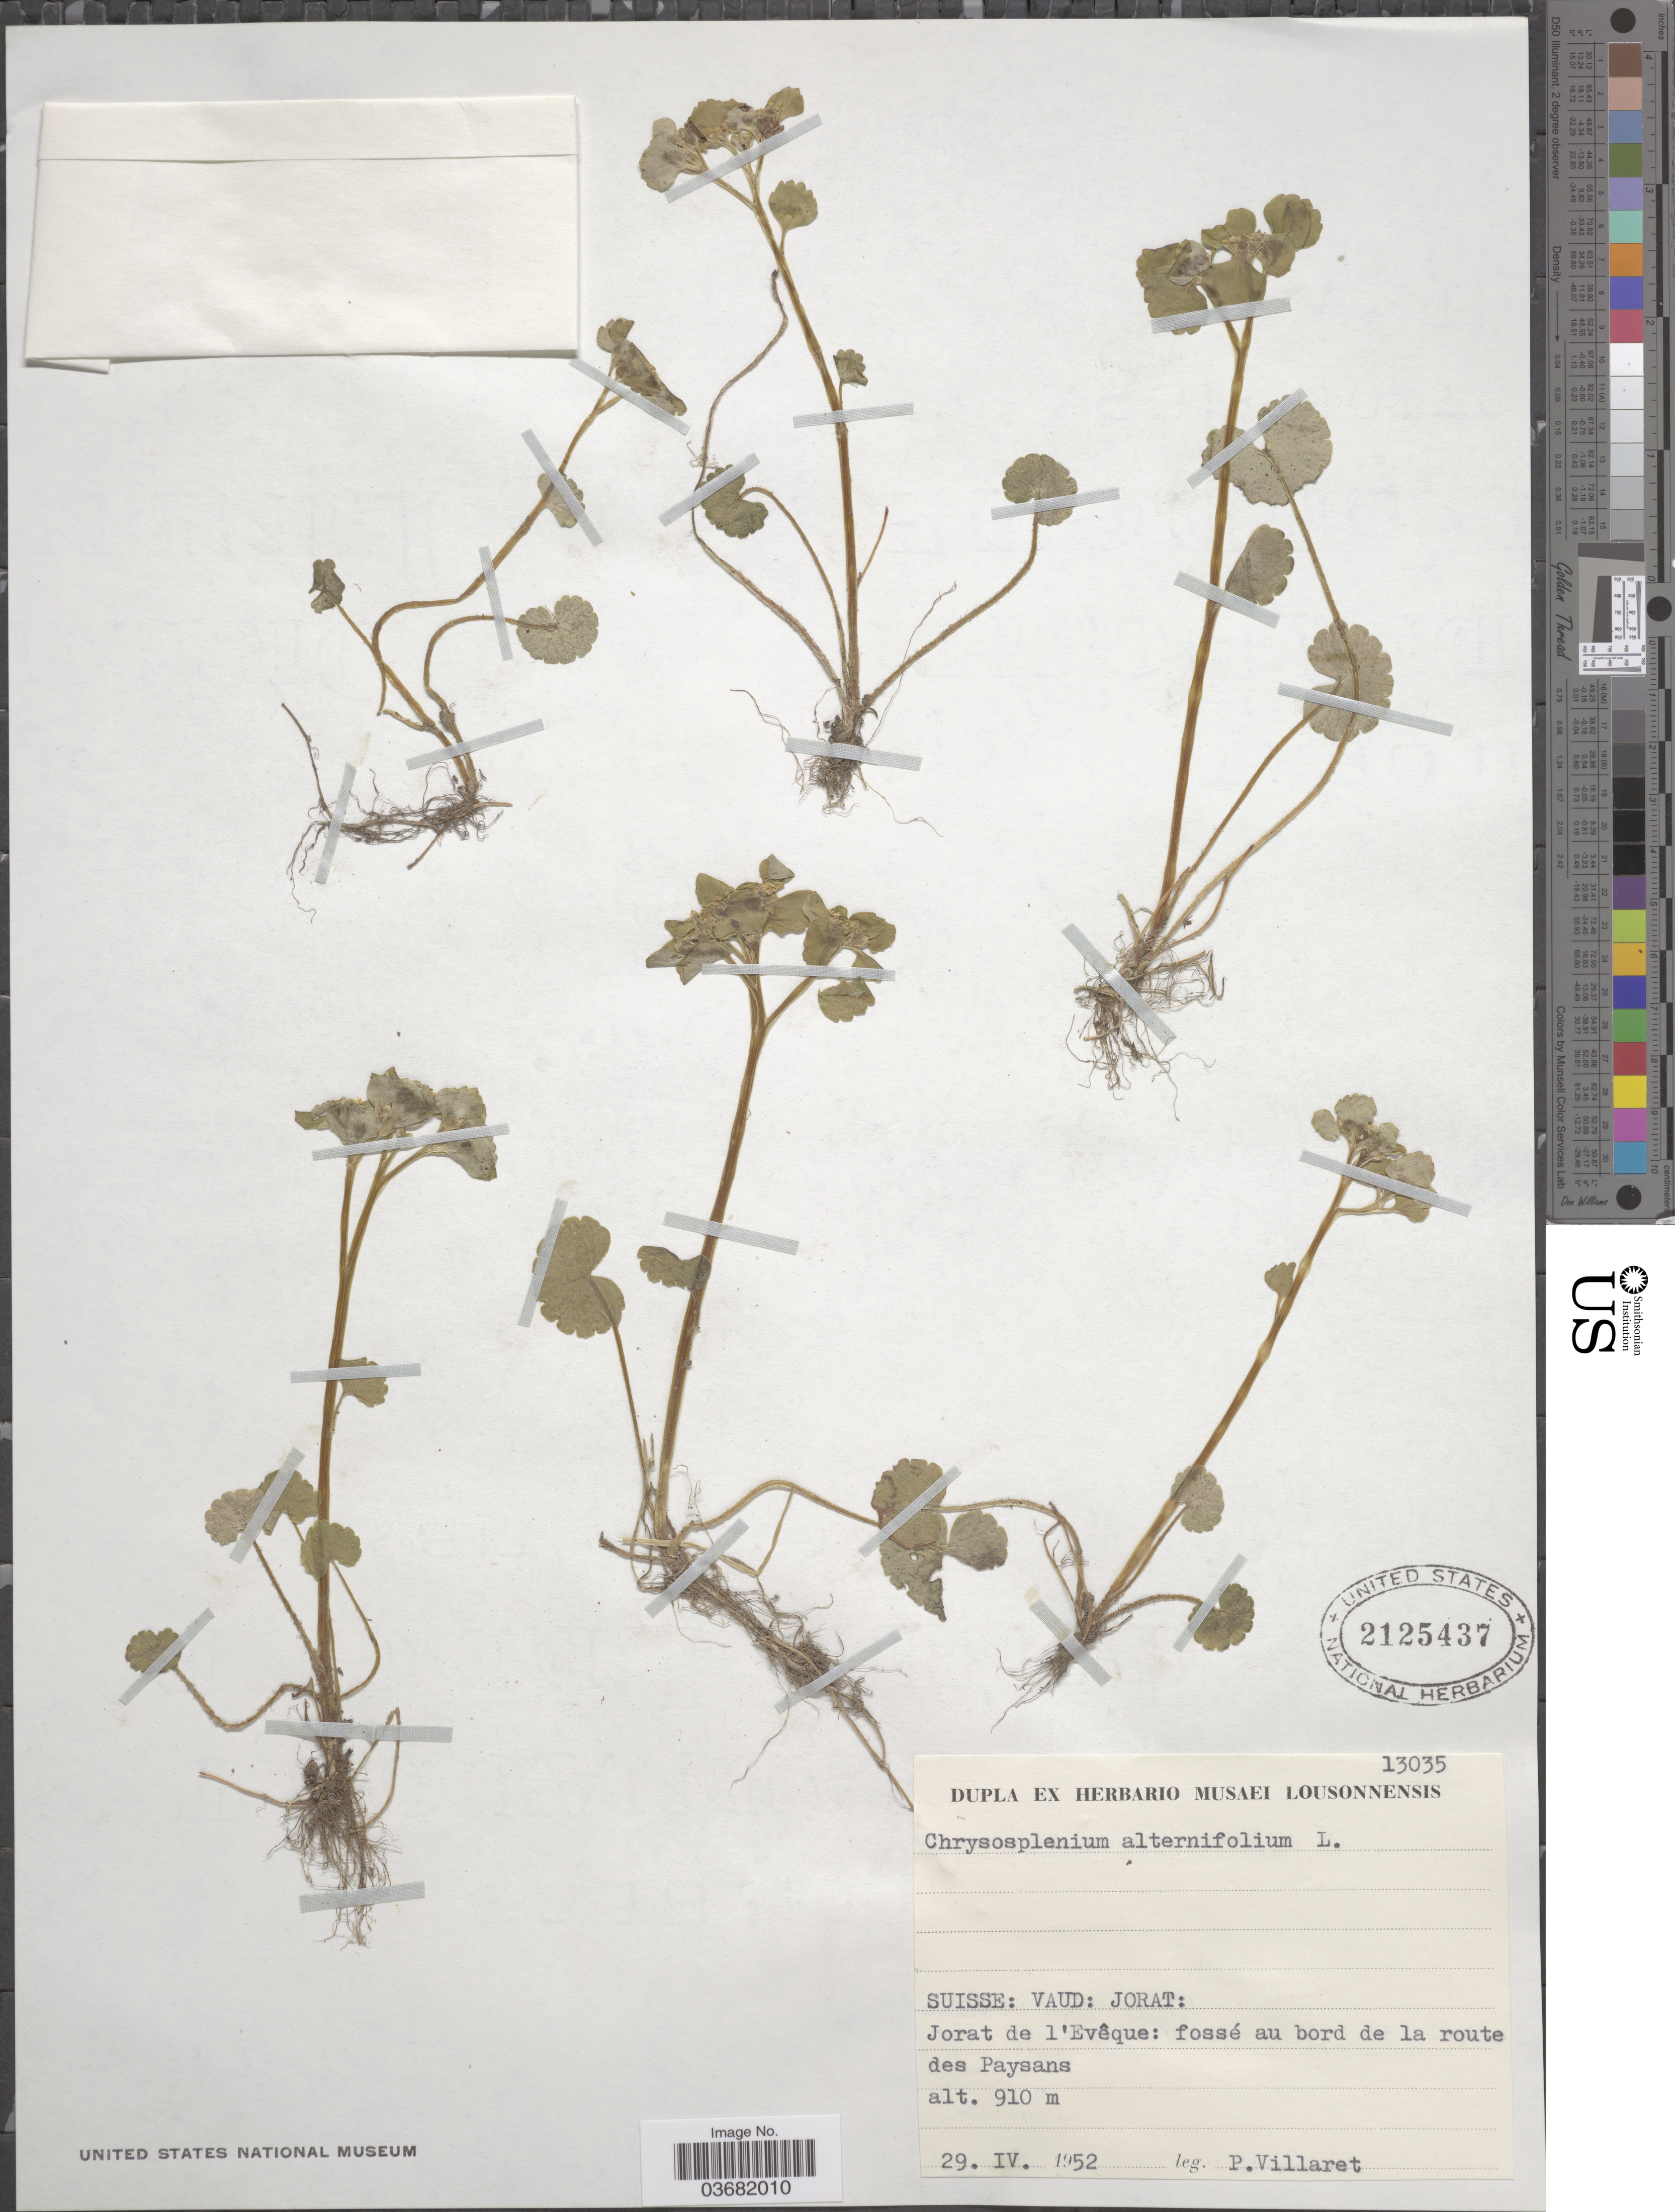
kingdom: Plantae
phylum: Tracheophyta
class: Magnoliopsida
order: Saxifragales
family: Saxifragaceae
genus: Chrysosplenium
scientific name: Chrysosplenium alternifolium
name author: L.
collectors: P. Villaret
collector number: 13035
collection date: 1952-04-29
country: Switzerland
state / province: Vaud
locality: Suisse: Jorat: Jorat de l'Evêque: fossé au bord de la route des Paysans.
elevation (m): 910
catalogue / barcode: US 2125437